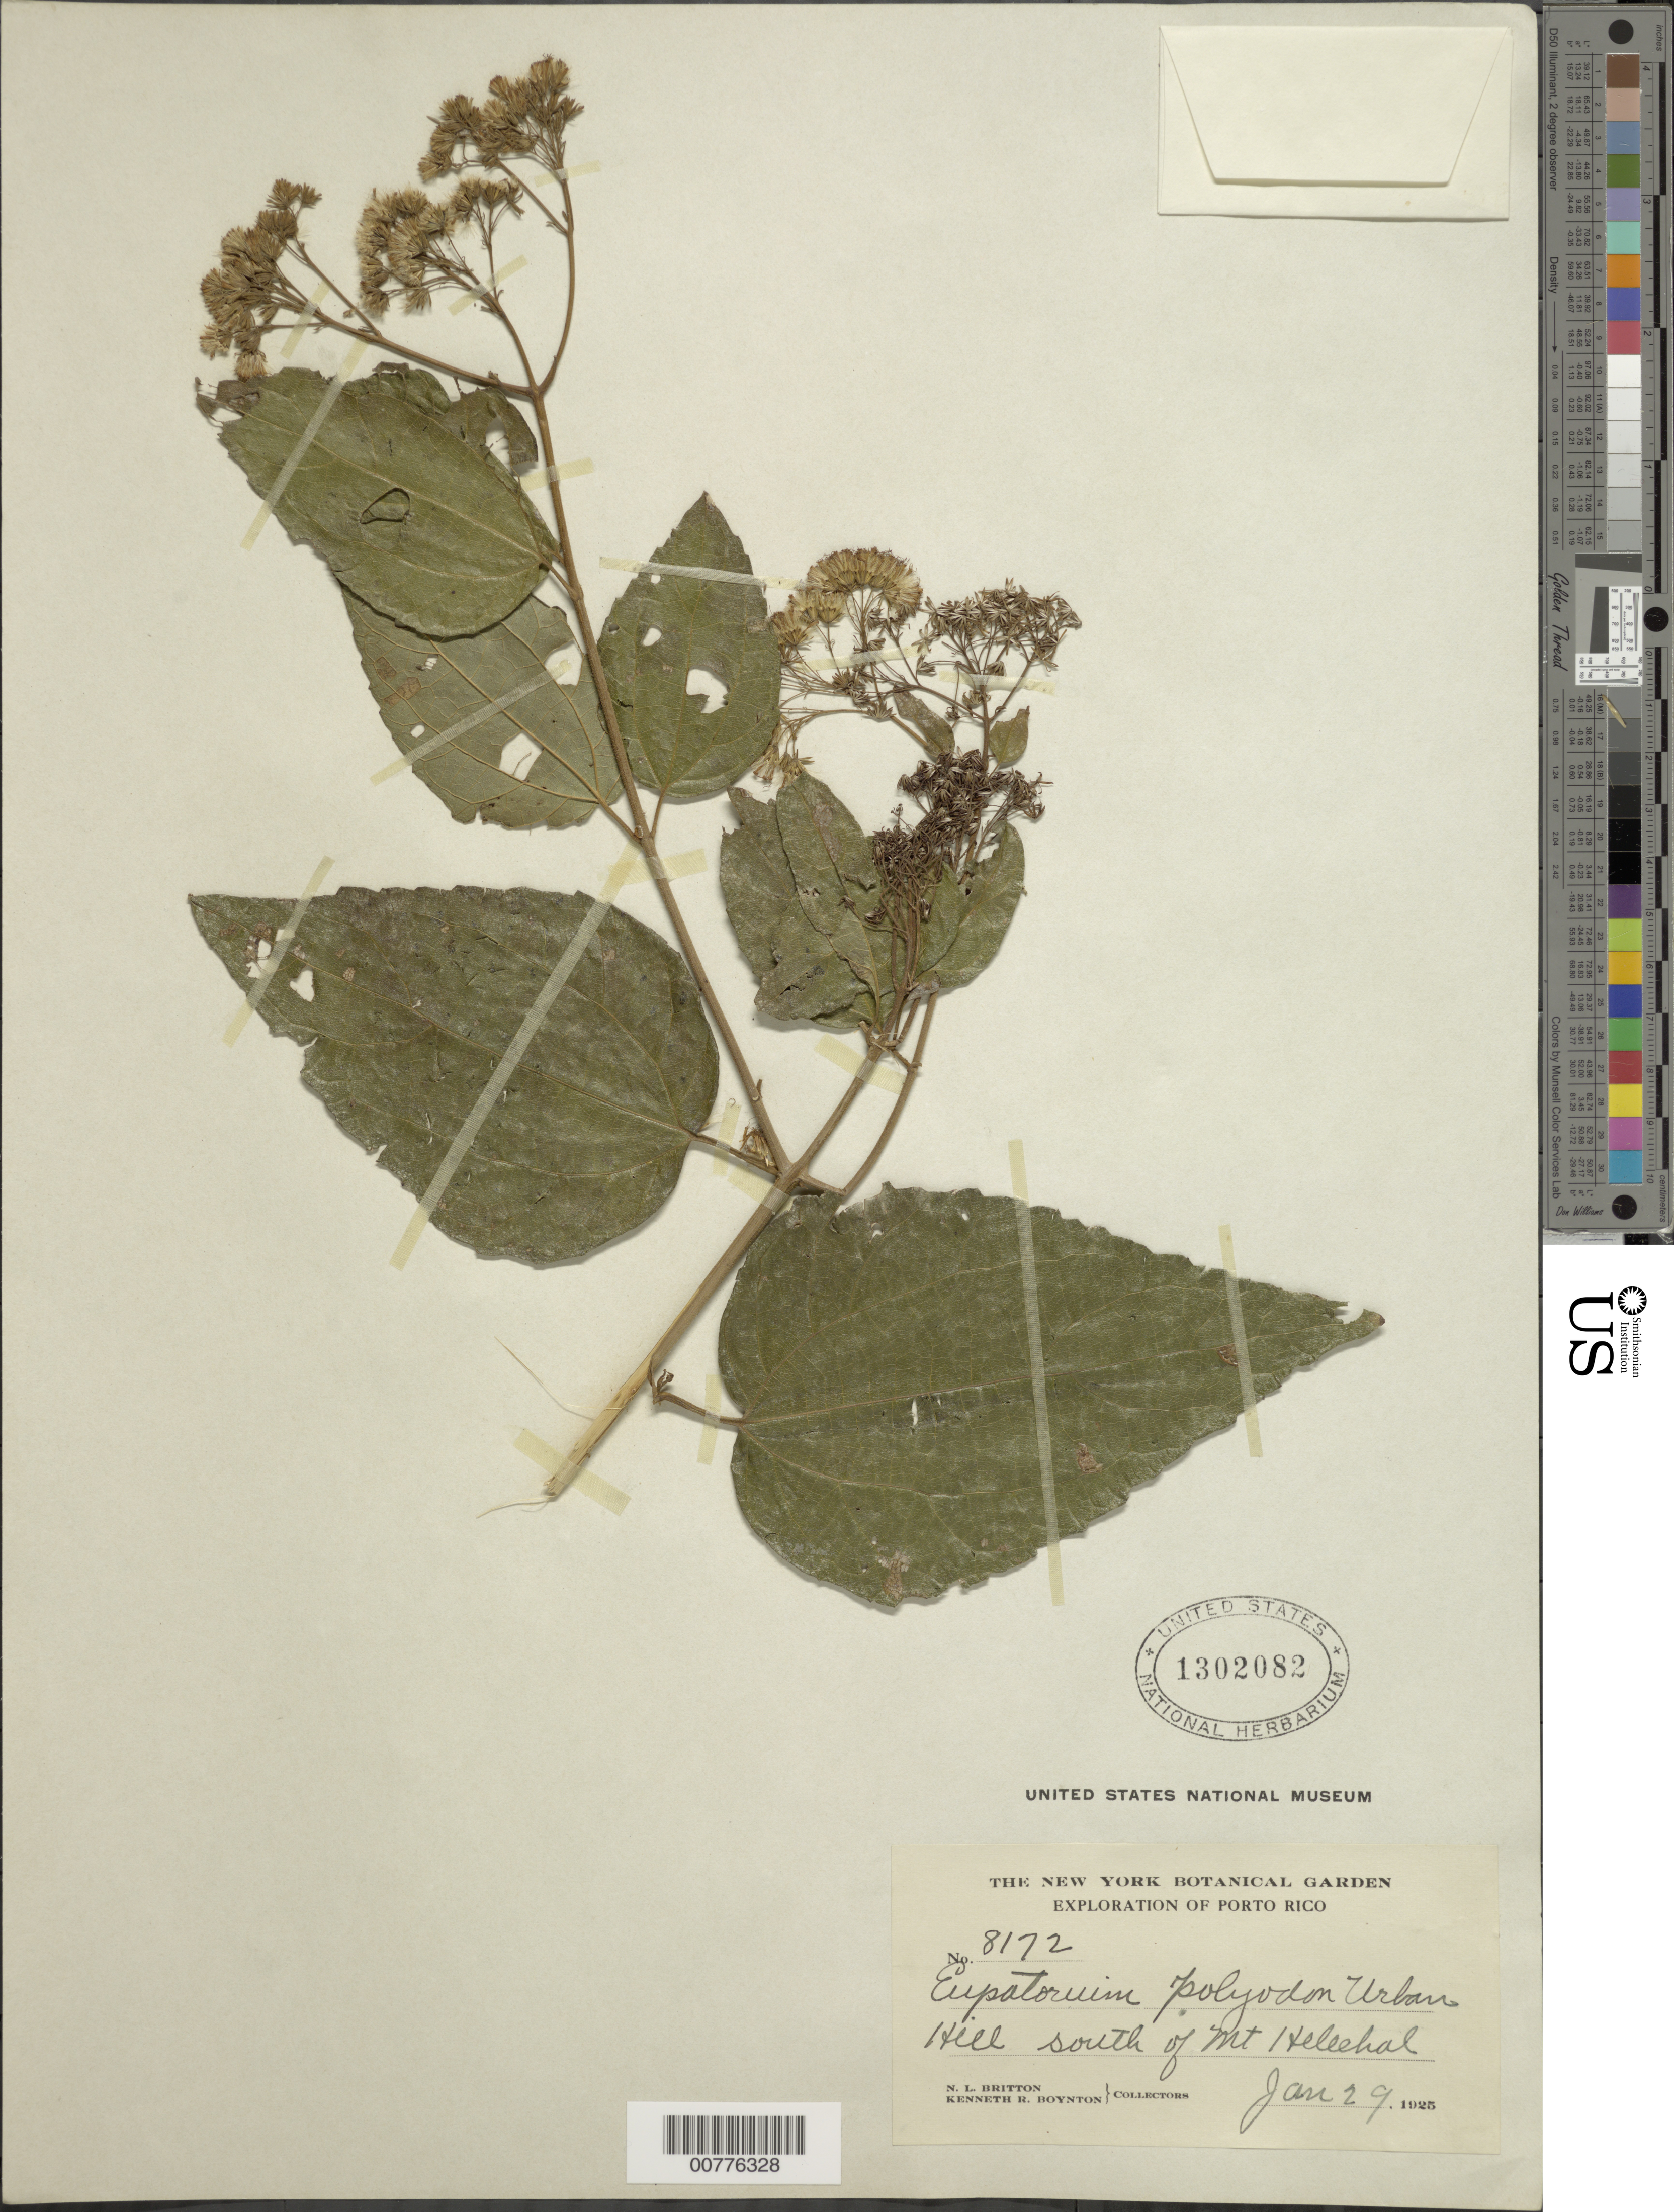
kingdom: Plantae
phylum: Tracheophyta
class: Magnoliopsida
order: Asterales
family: Asteraceae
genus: Koanophyllon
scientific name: Koanophyllon polyodon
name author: (Urb.) R.M. King & H. Rob.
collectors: N. Britton & K. Boynton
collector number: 8172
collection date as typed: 29 Jan 1925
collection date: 1925-01-29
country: Puerto Rico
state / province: Bayamón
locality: Hill south of Mt. Helechal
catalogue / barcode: US 1302082